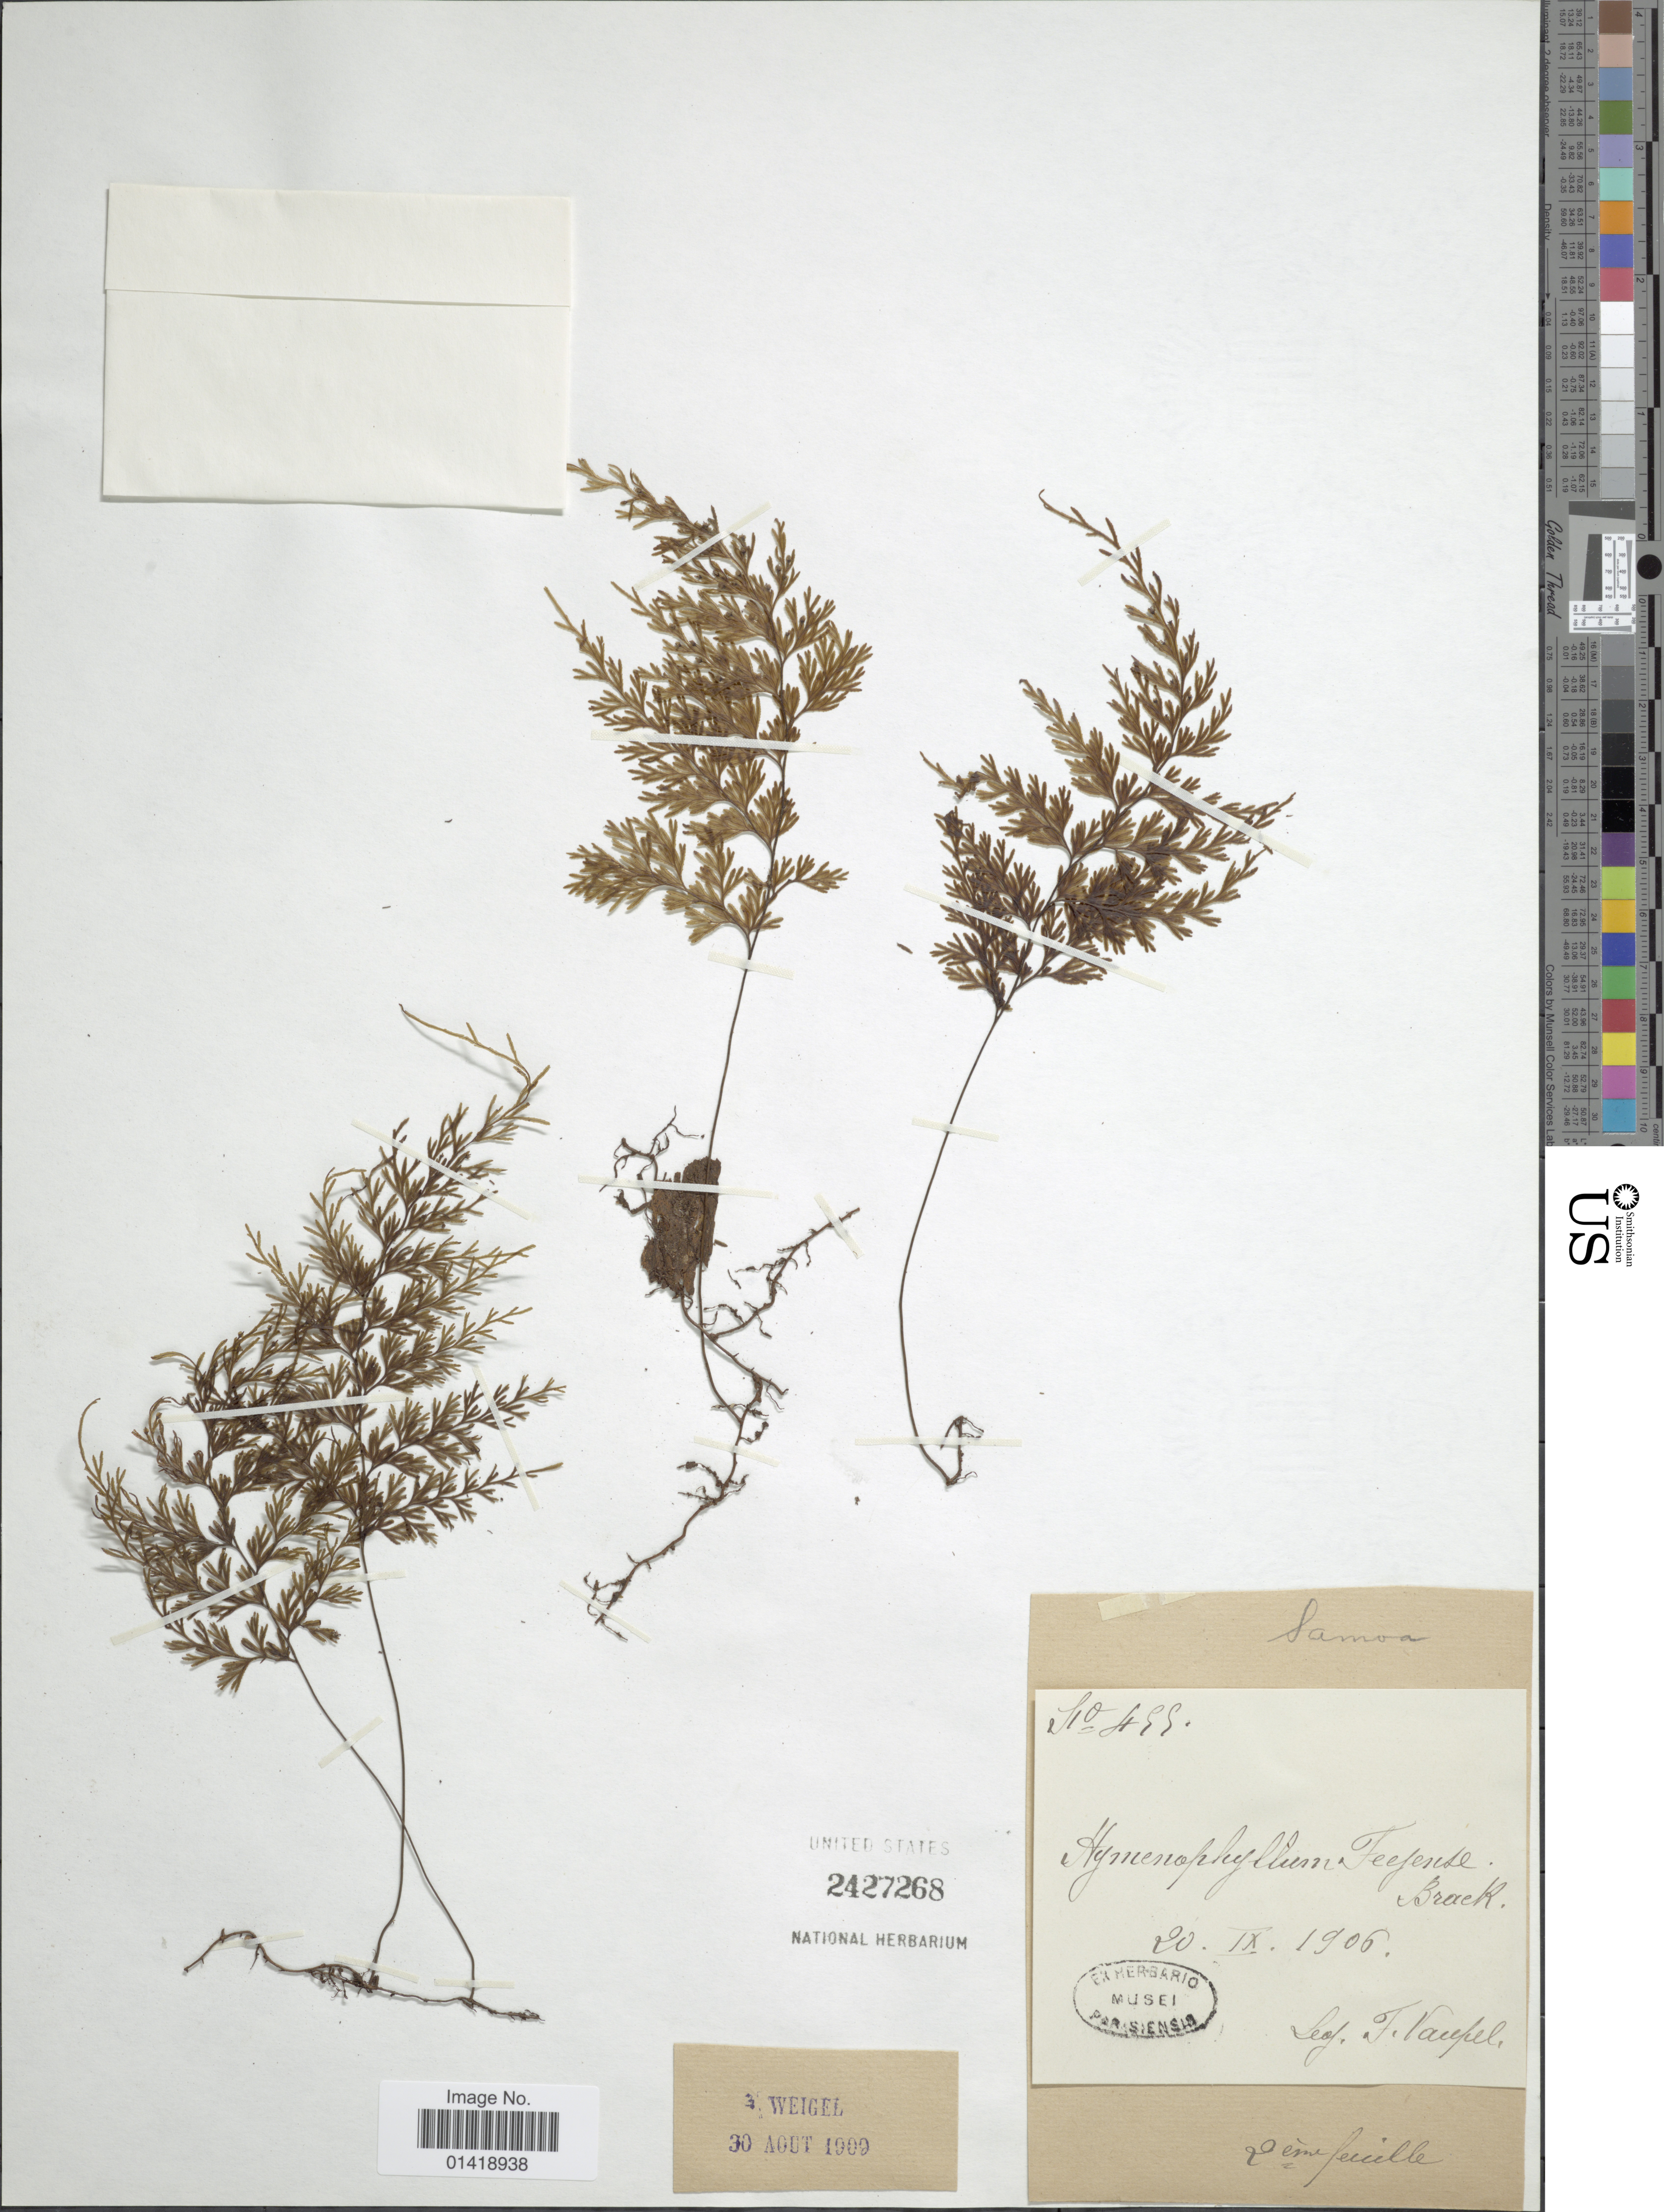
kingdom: Plantae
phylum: Tracheophyta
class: Polypodiopsida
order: Hymenophyllales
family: Hymenophyllaceae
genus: Hymenophyllum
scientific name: Hymenophyllum feejeense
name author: Brack. in Wilkes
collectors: F. Vaupel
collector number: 499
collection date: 1906-09-20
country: Samoa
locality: Samoa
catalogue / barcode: US 2427268